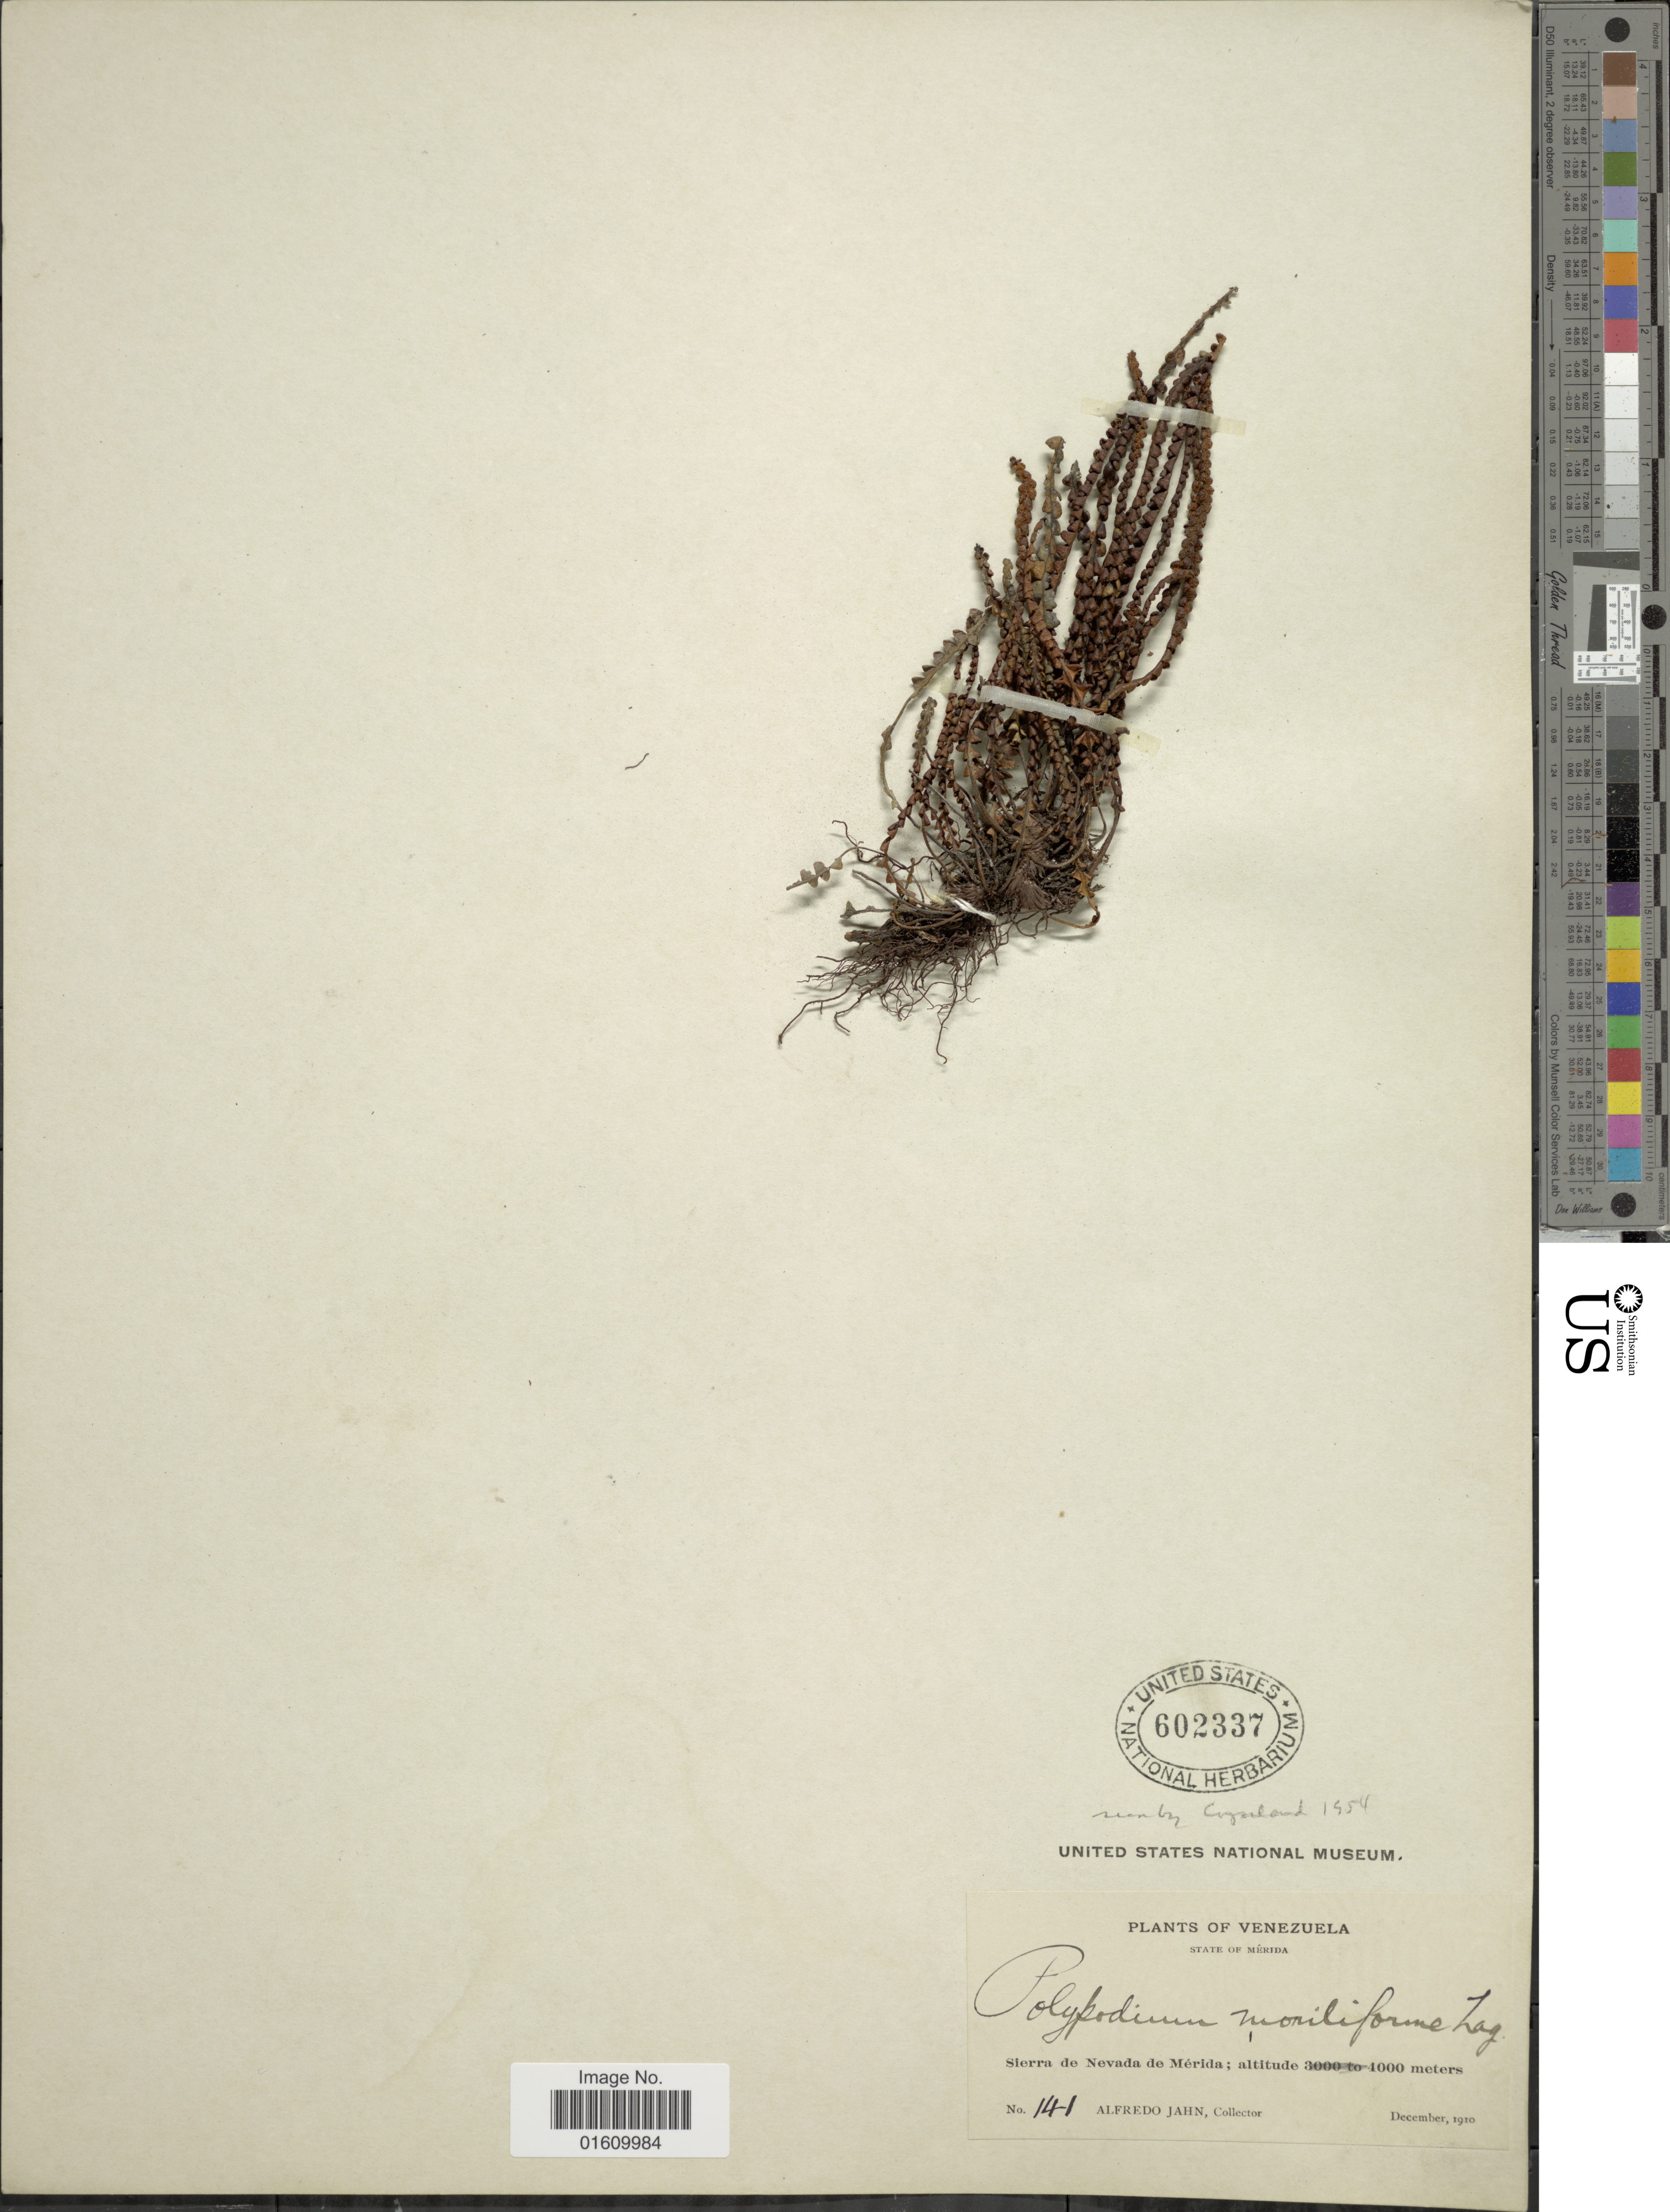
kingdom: Plantae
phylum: Tracheophyta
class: Polypodiopsida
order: Polypodiales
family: Polypodiaceae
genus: Melpomene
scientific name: Melpomene moniliformis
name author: (Lag. ex Sw.) A.R. Sm. & R.C. Moran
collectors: A. Jahn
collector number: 141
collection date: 1910-12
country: Venezuela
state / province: Mérida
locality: State of Merida, Sierra de Nevada de Merida.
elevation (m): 4000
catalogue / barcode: US 602337